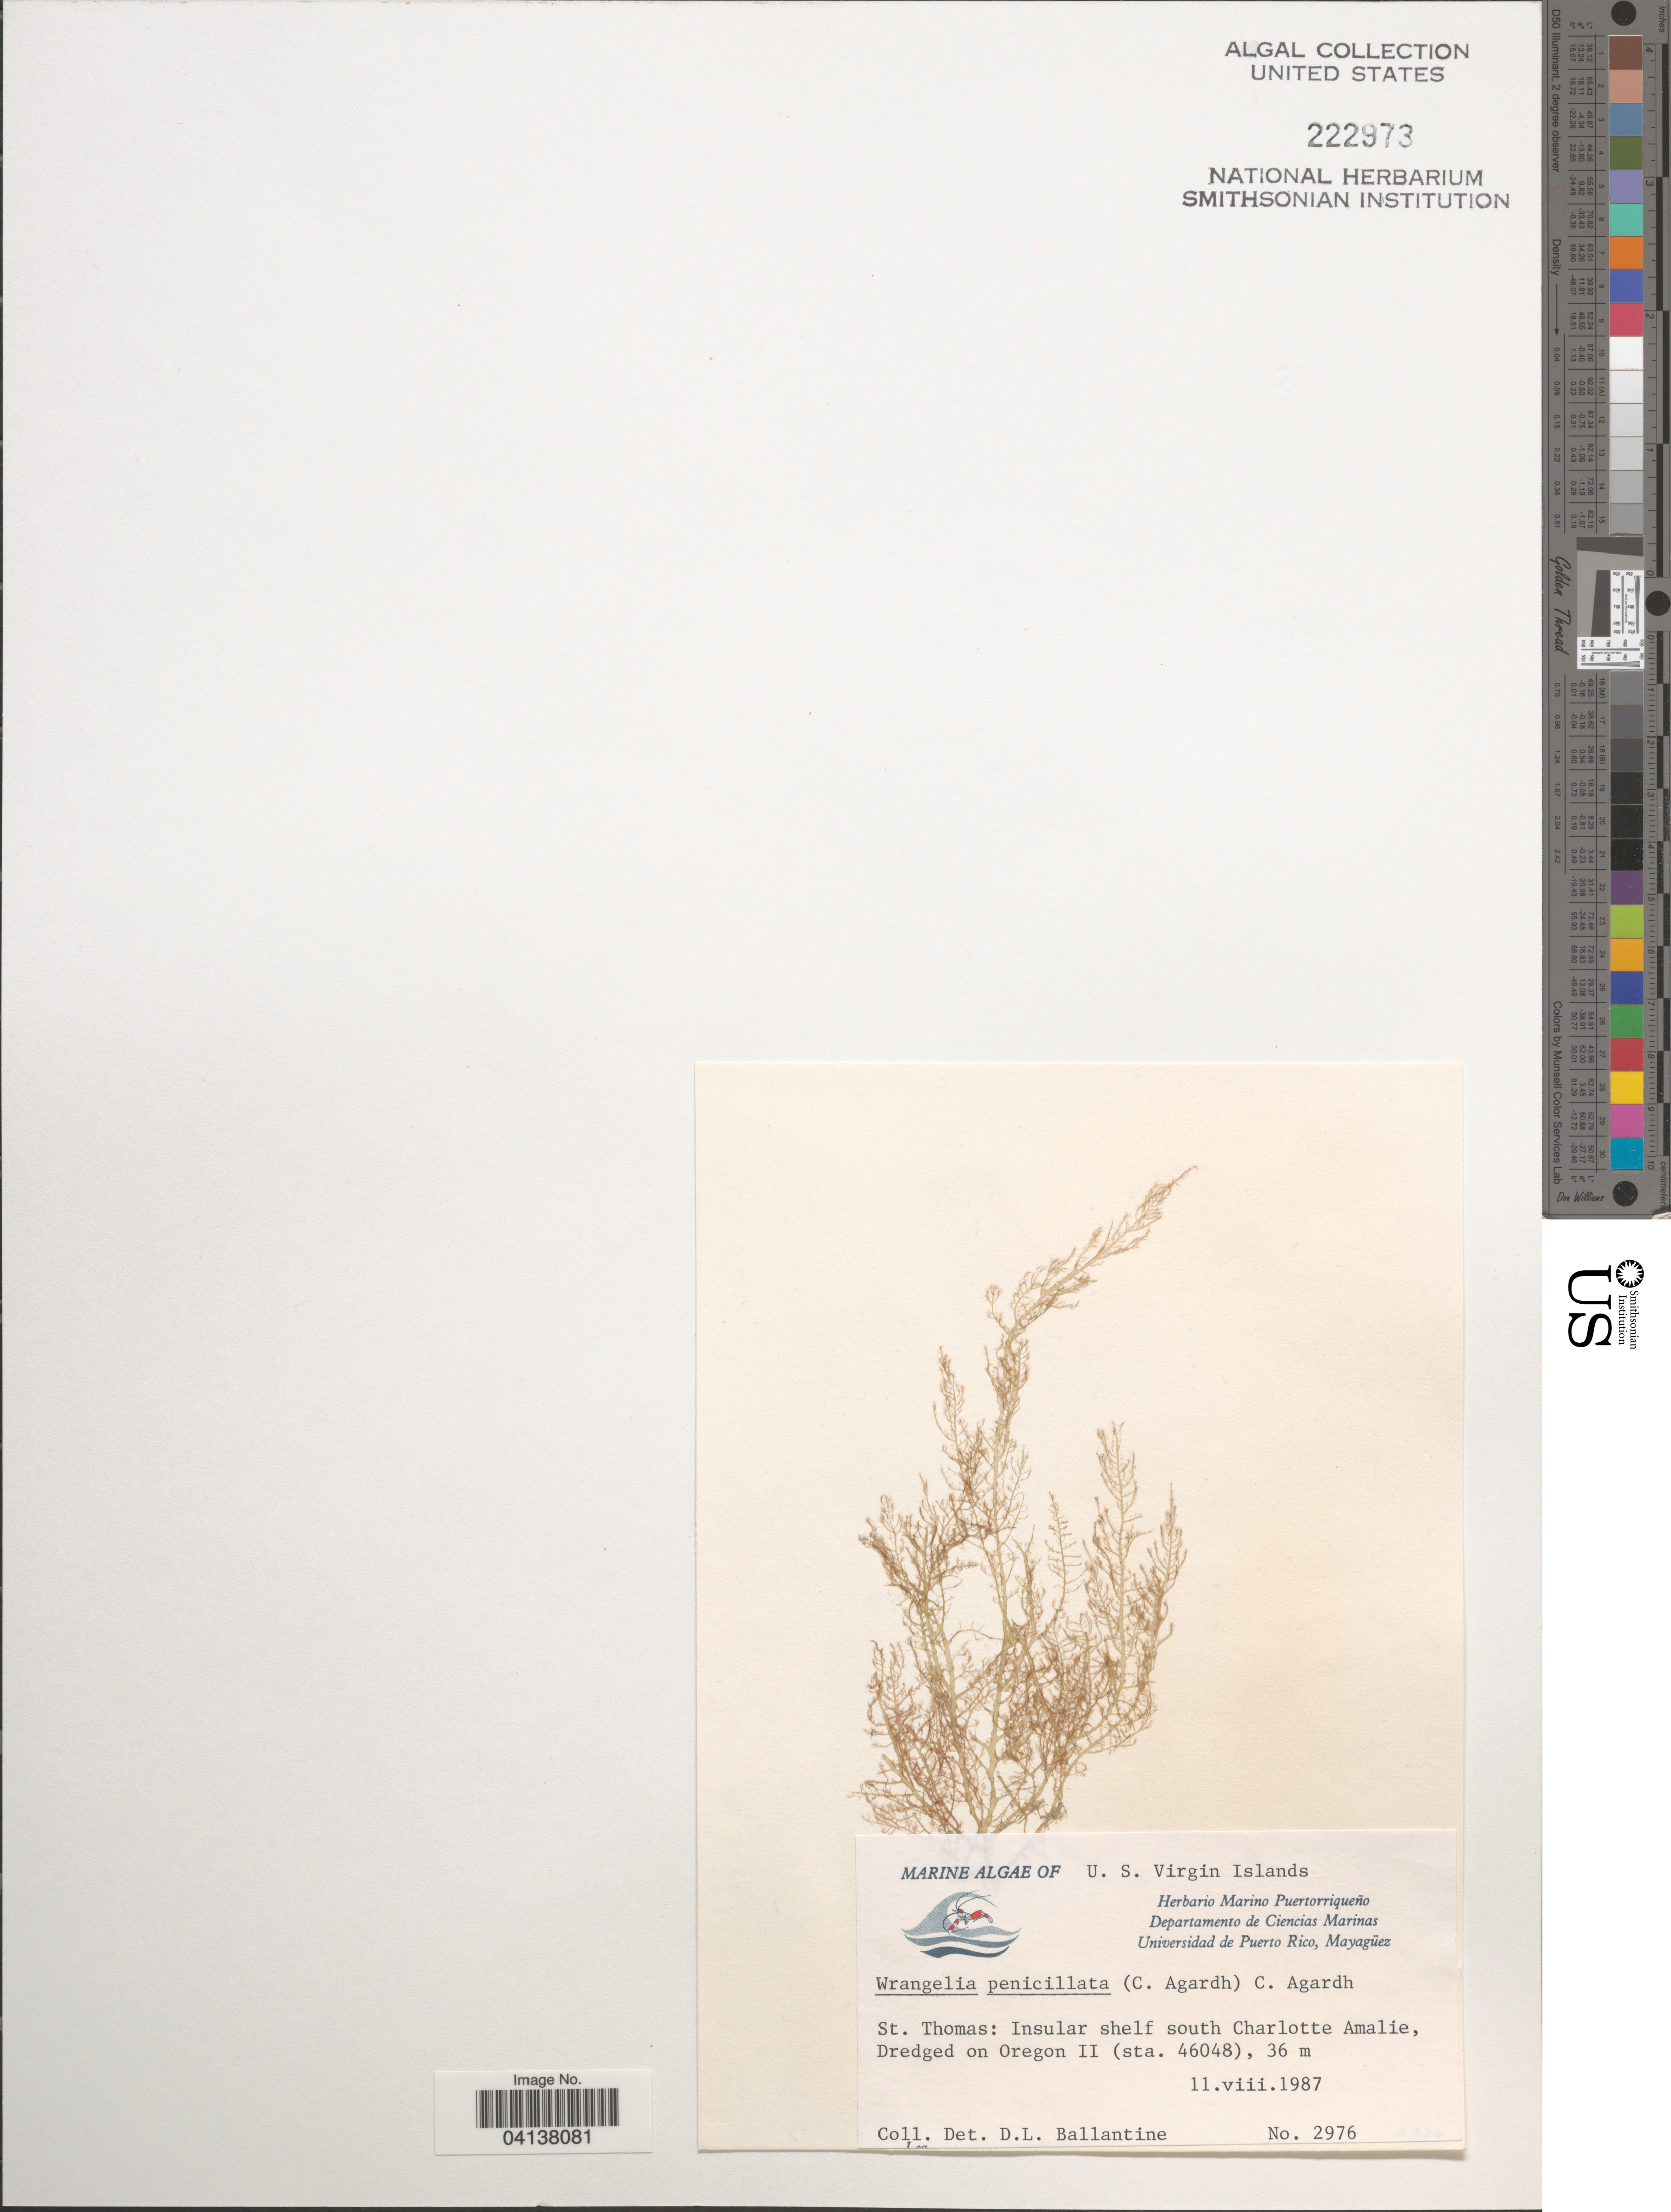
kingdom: Plantae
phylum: Rhodophyta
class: Florideophyceae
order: Ceramiales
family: Wrangeliaceae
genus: Wrangelia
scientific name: Wrangelia penicillata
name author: (C. Agardh) C. Agardh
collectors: D.L. Ballantine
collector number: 2976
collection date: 1987-08-11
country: U.S. Virgin Islands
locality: St. Thomas: Insular shelf south Charlotte Amalie, Dredged on Oregon II (sta. 46048).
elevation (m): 36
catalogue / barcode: US 222973